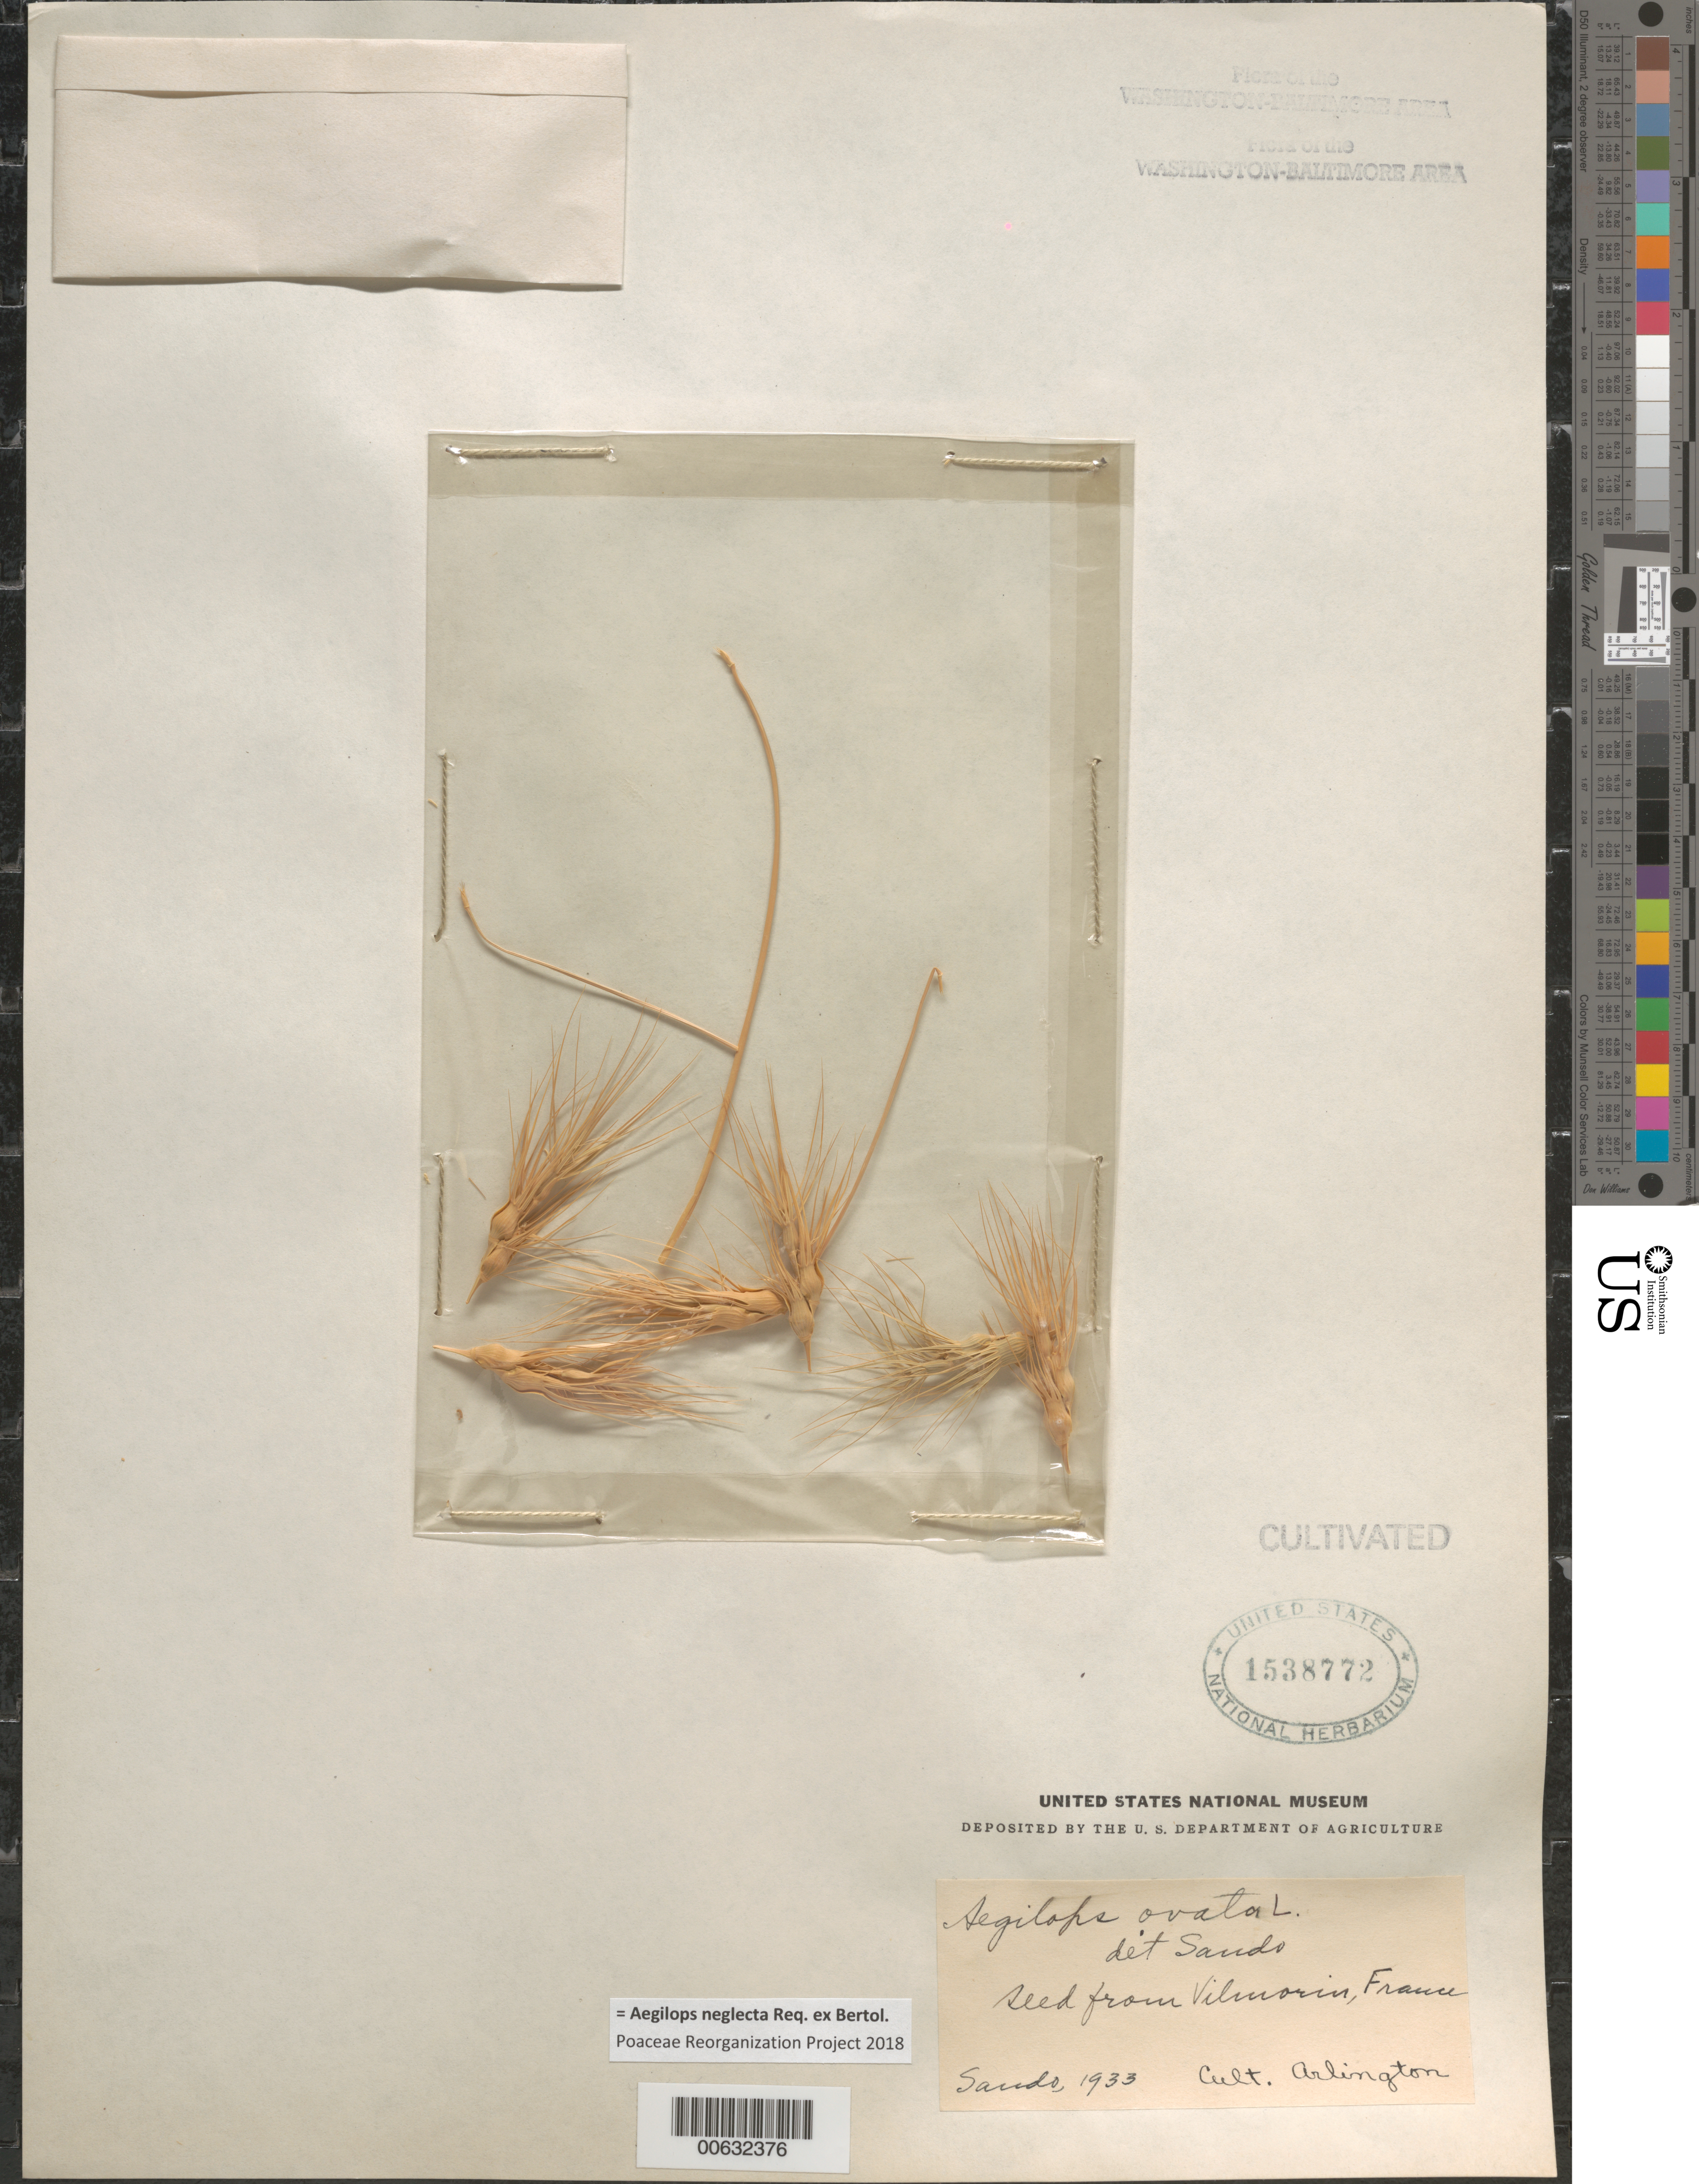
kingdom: Plantae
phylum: Tracheophyta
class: Liliopsida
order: Poales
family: Poaceae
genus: Aegilops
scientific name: Aegilops neglecta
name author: Req. ex Bertol.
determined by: Poaceae Reorganization Project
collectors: -. Sando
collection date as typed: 1933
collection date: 1933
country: United States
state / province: Virginia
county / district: Arlington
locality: Arlington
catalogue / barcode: US 1538772